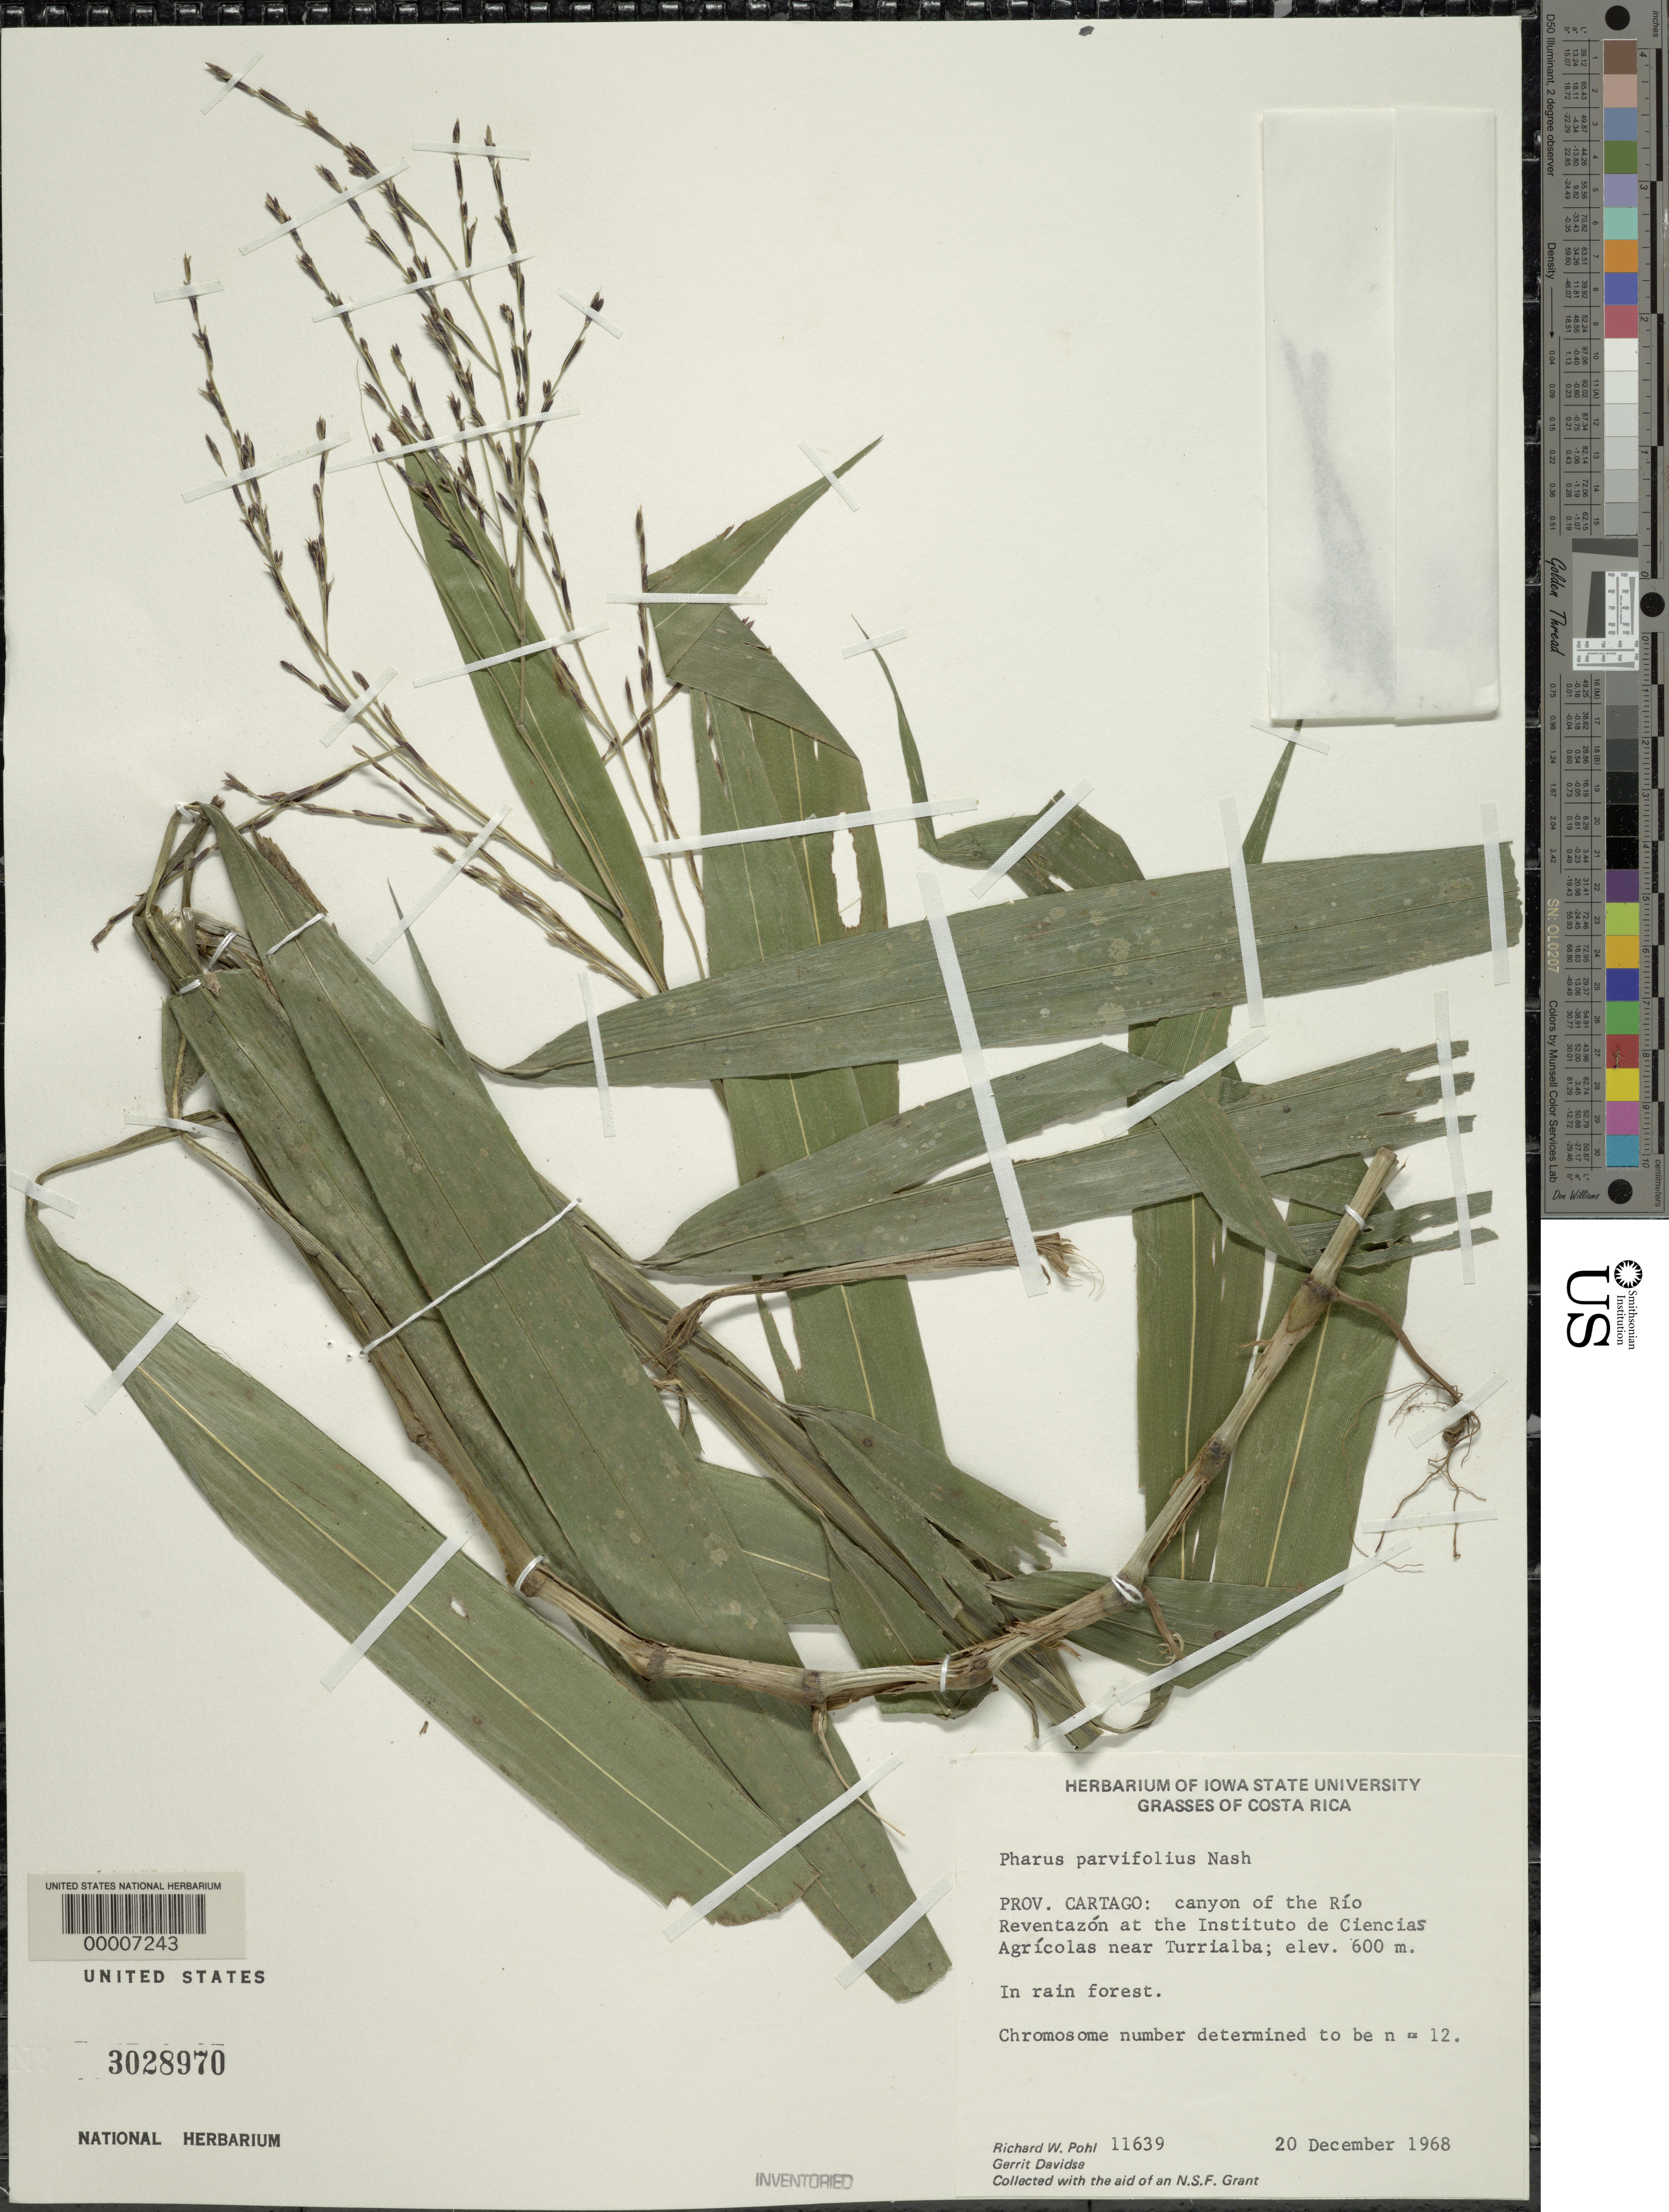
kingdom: Plantae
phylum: Tracheophyta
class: Liliopsida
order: Poales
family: Poaceae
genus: Pharus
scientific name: Pharus parvifolius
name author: Nash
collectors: R. W. Pohl & G. Davidse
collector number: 11639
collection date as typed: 20 Dec 1968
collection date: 1968-12-20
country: Costa Rica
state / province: Cartago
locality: Rio Reventazon, Instituto de Ciencias Agricolas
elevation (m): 600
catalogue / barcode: US 3028970